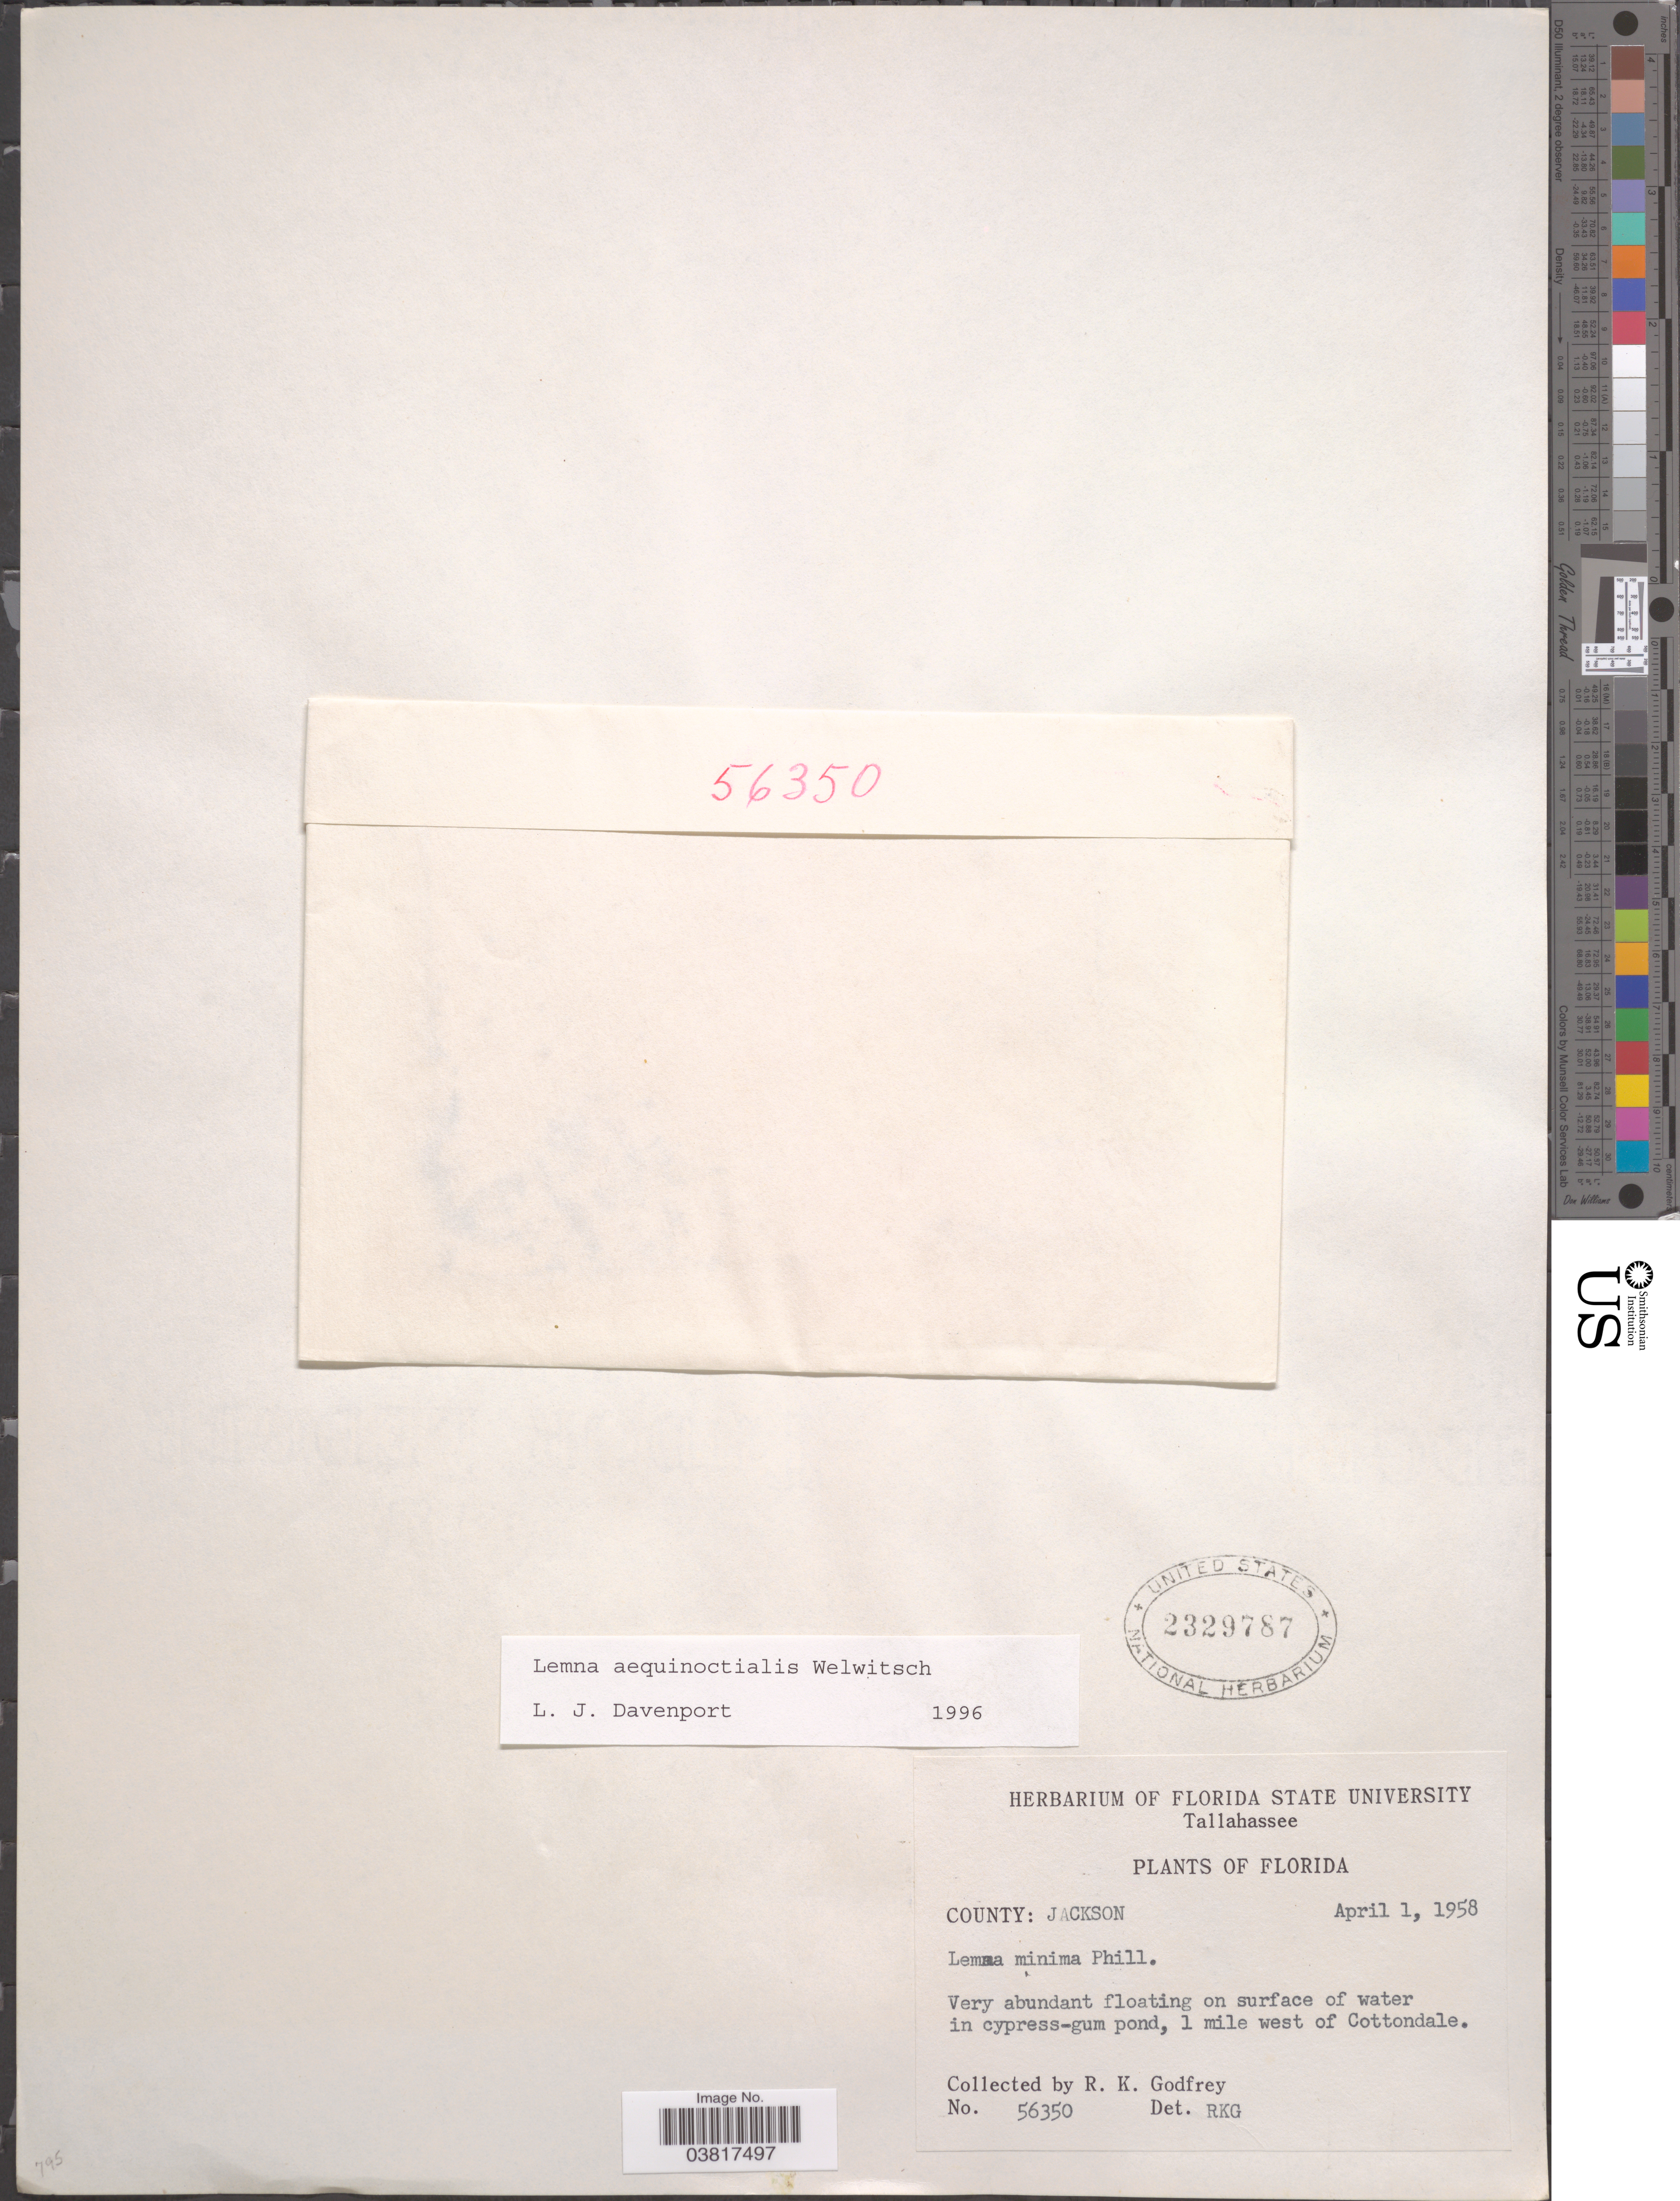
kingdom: Plantae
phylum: Tracheophyta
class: Liliopsida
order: Alismatales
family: Araceae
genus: Lemna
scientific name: Lemna aequinoctialis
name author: Welw.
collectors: R. K. Godfrey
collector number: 56350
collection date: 1958-04-01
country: United States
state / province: Florida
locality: County: Jackson. 1 mile west of Cottondale.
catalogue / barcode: US 2329787